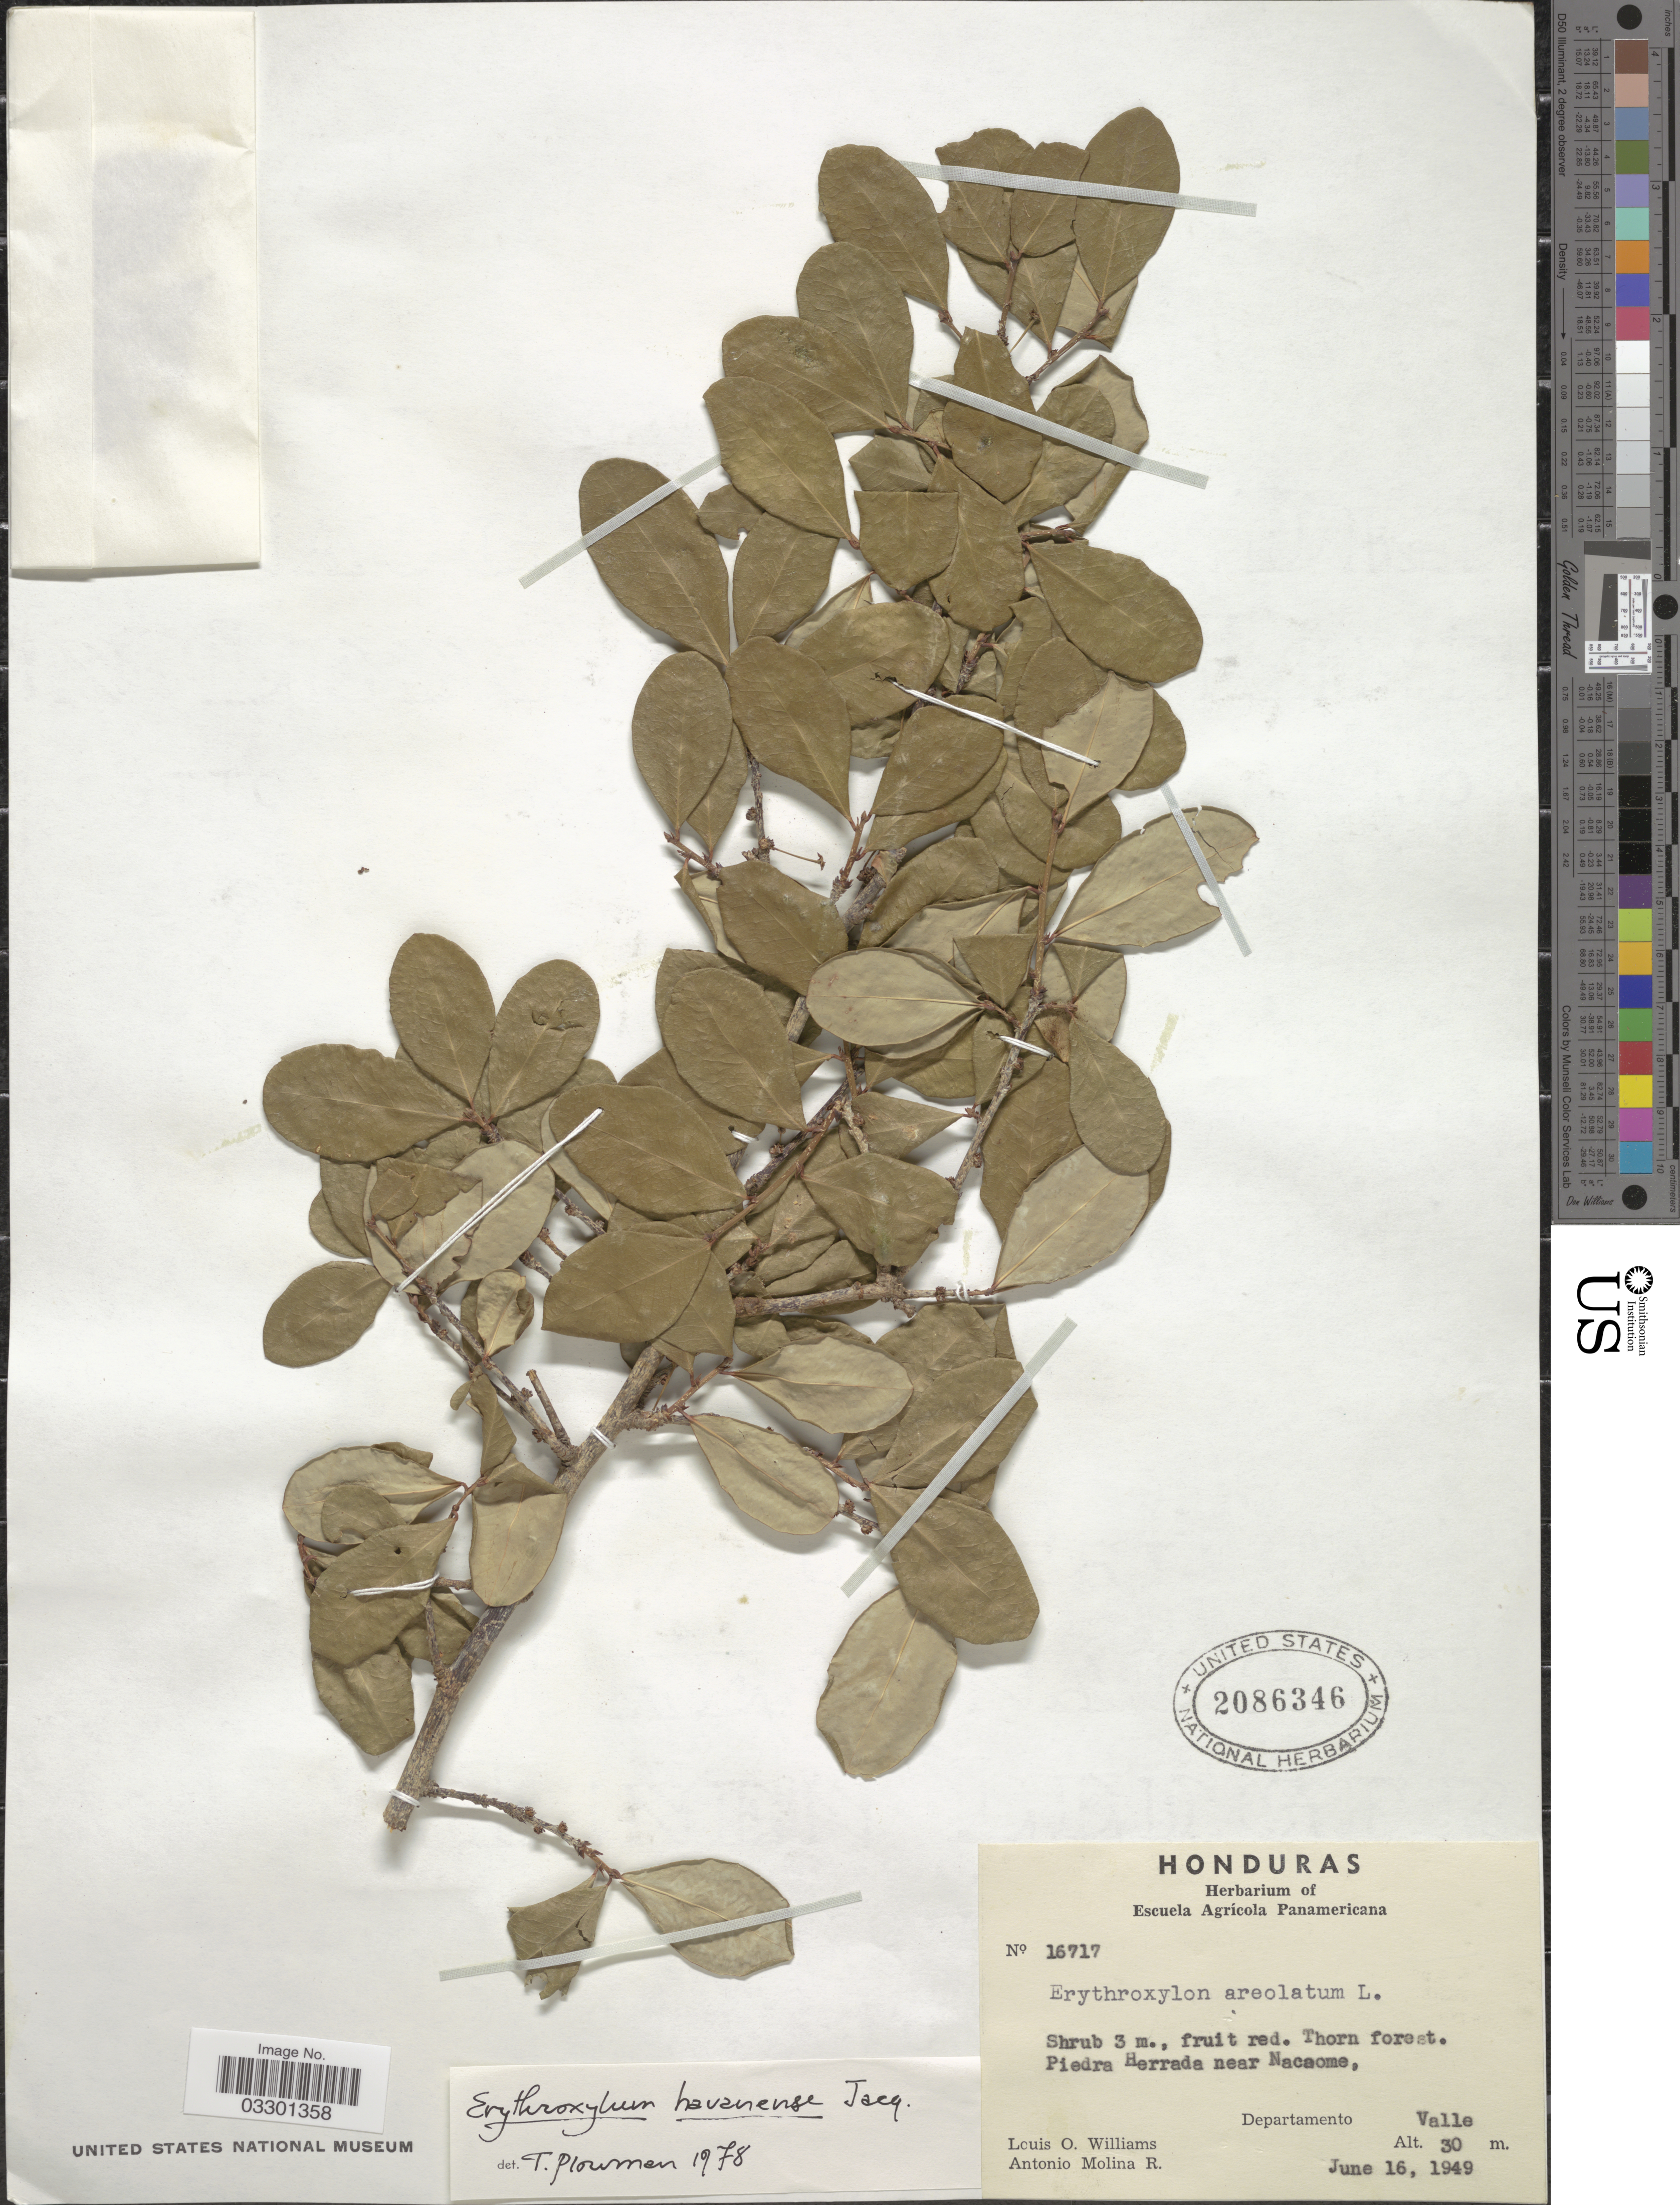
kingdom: Plantae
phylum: Tracheophyta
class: Magnoliopsida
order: Malpighiales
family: Erythroxylaceae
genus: Erythroxylum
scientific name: Erythroxylum havanense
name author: Jacq.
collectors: L. O. Williams & A. Molina R.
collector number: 16717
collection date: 1949-06-16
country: Honduras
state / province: Valle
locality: Piedra Herrada near Nacaome, Departamento Valle.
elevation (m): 30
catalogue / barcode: US 2086346